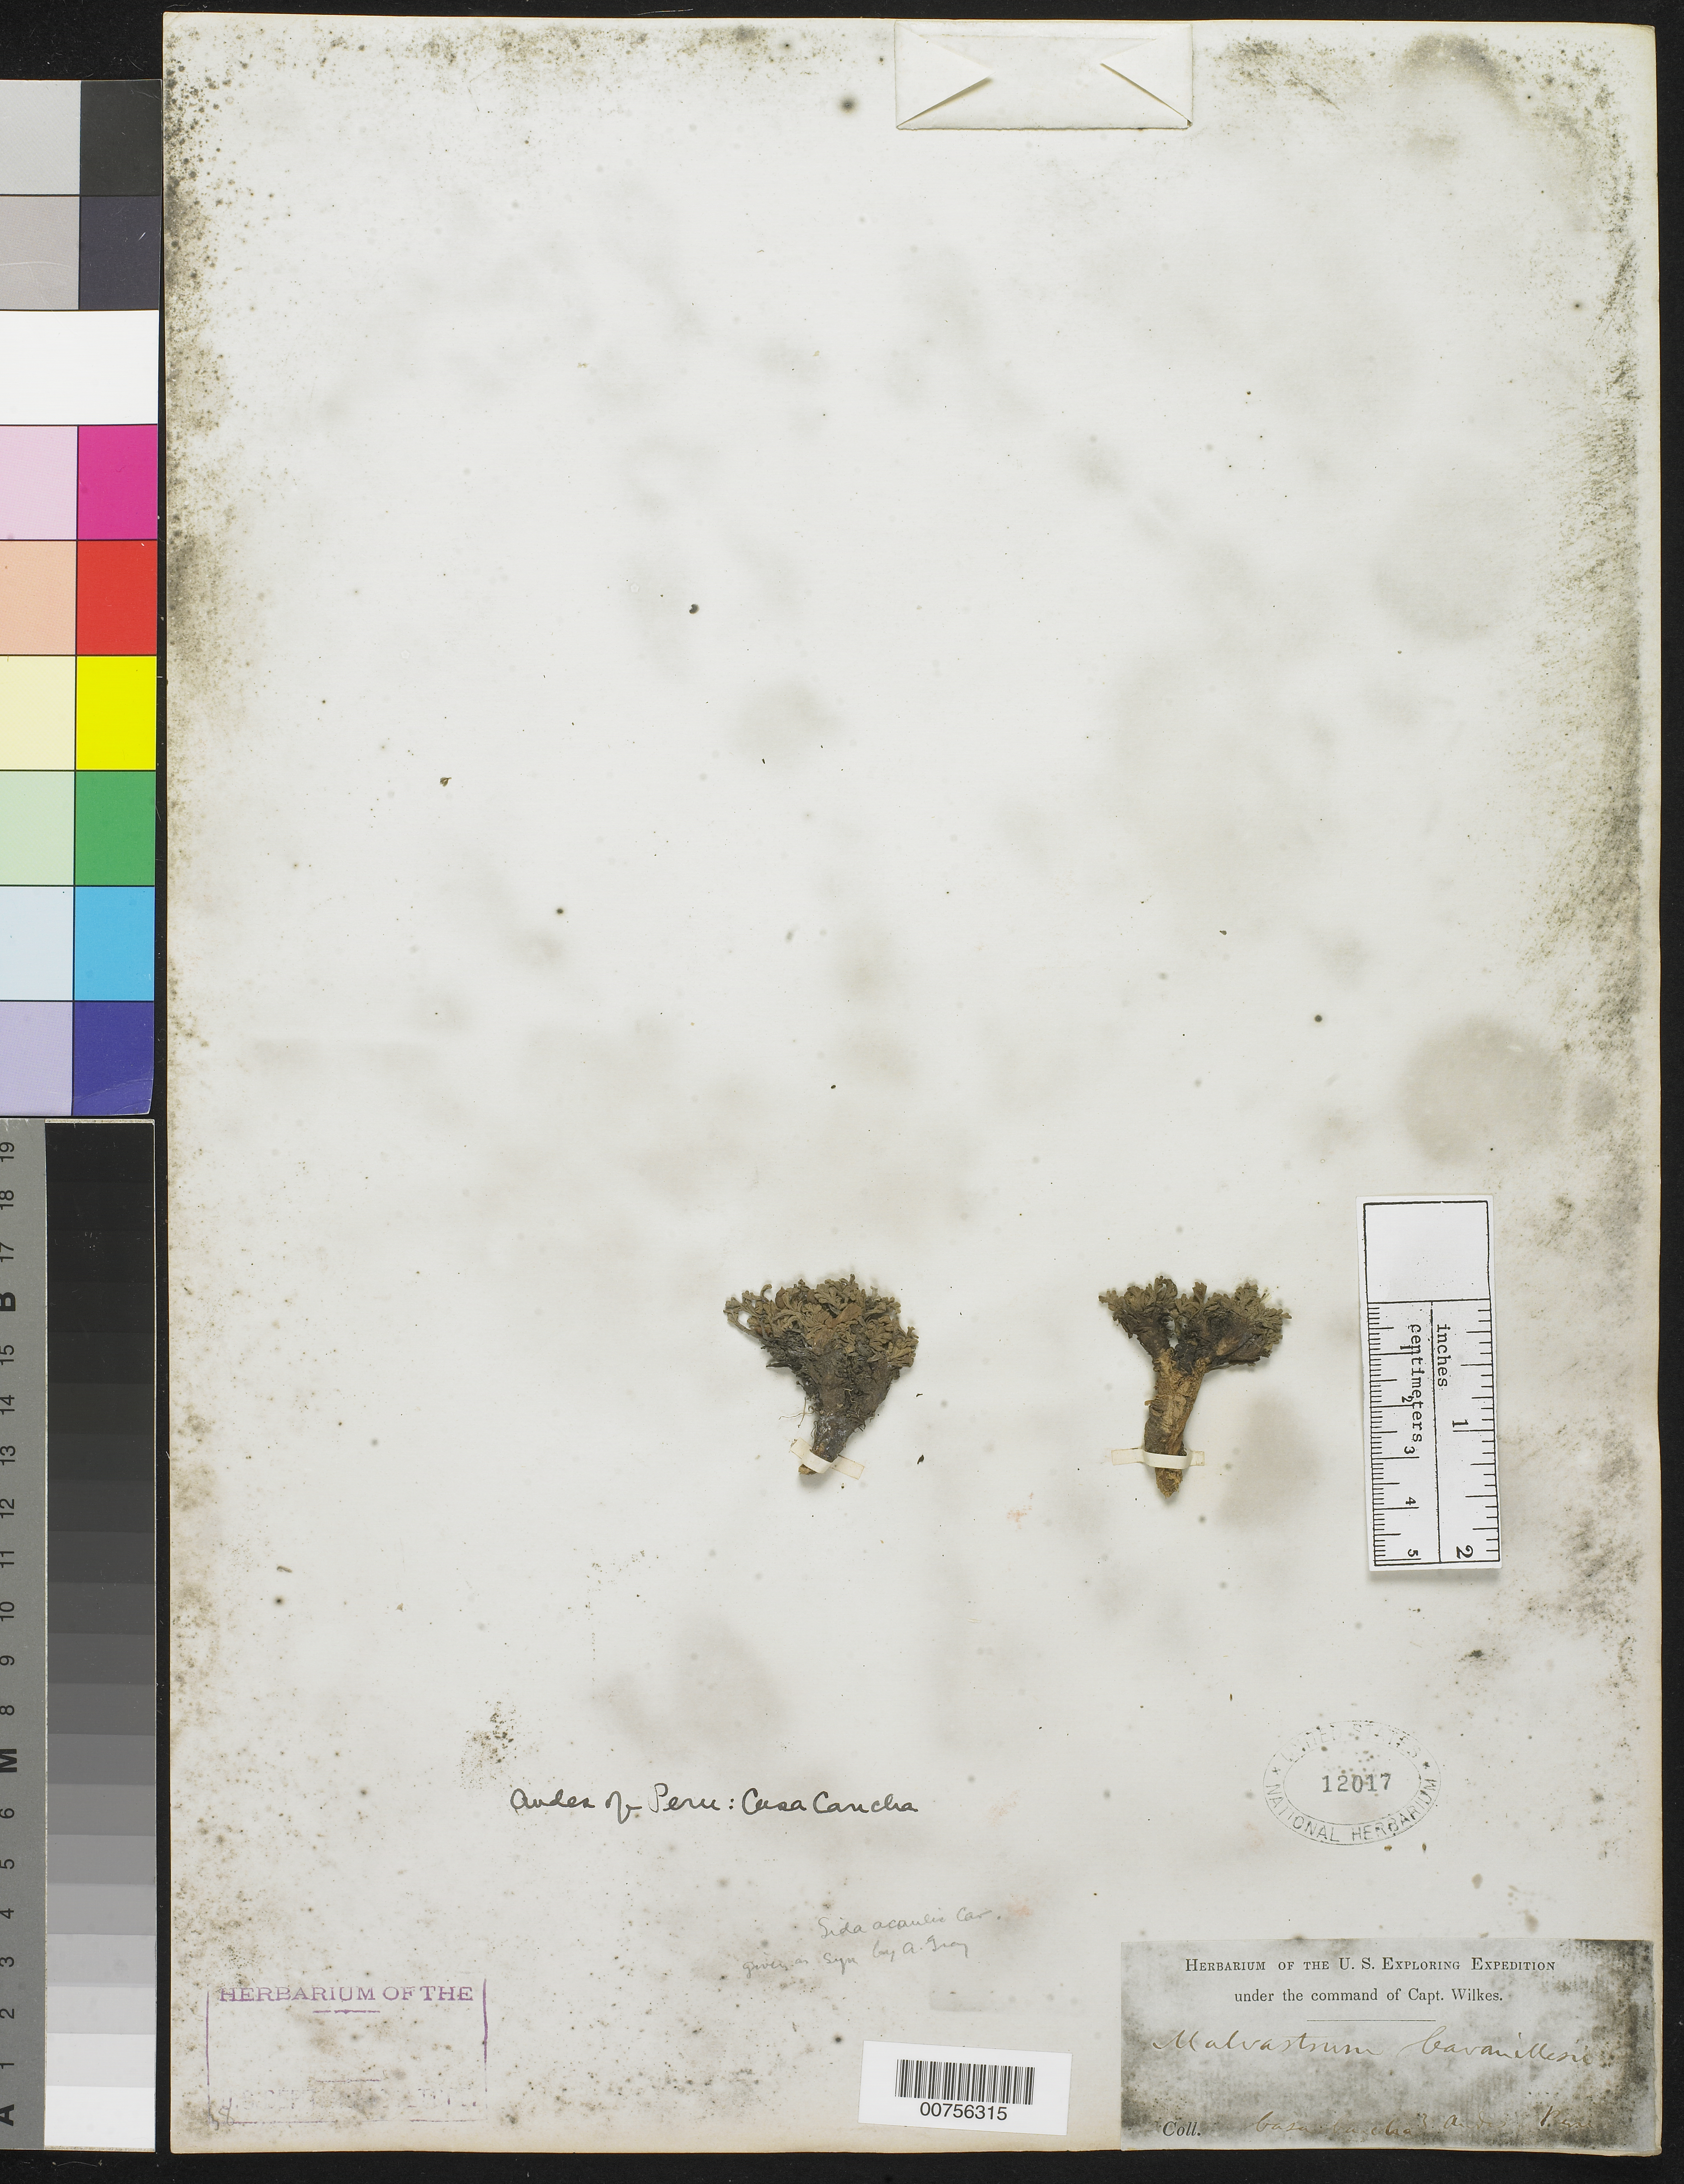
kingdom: Plantae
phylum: Tracheophyta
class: Magnoliopsida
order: Malvales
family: Malvaceae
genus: Nototriche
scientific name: Nototriche acaulis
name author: (Cav.) Krapov.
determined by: Gonzáles Arce, P. H.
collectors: Wilkes Explor. Exped.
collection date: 1838/1842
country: Peru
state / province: Apurímac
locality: Casa Cancha, Andes Peru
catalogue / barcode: US 12017